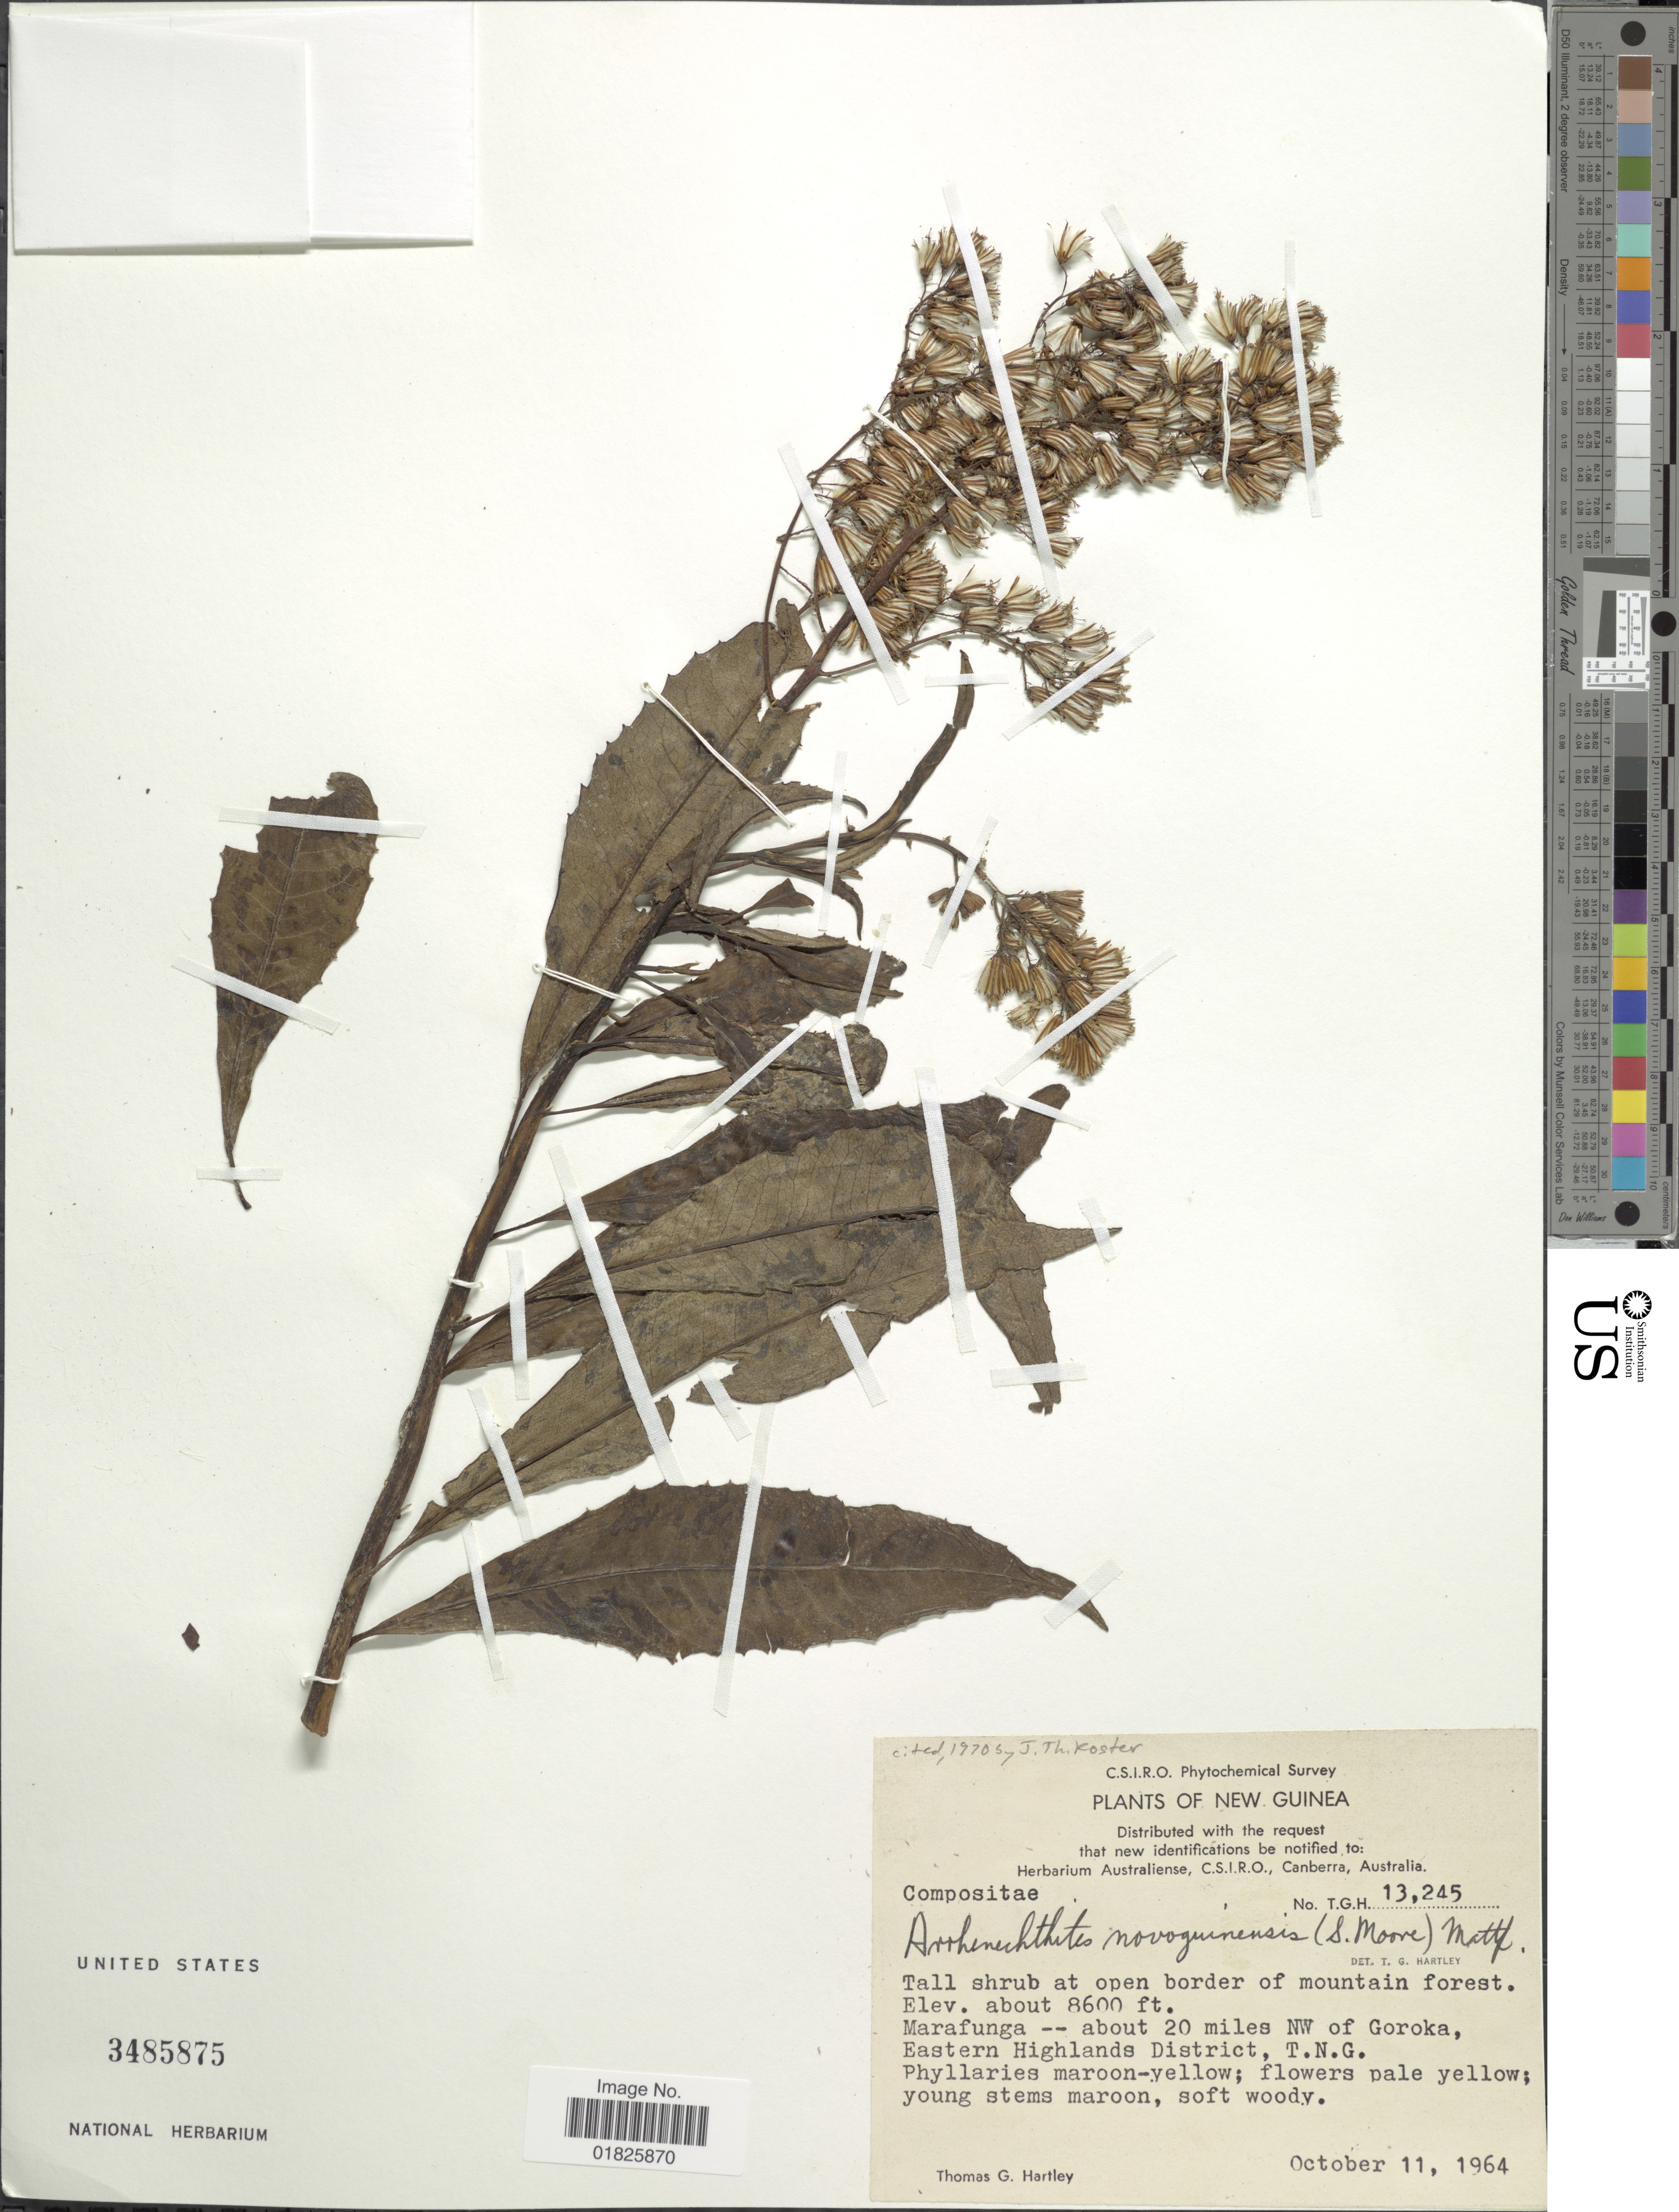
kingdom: Plantae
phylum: Tracheophyta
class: Magnoliopsida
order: Asterales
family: Asteraceae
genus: Arrhenechthites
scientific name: Arrhenechthites novoguineensis subsp. novoguineensis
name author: (S. Moore) Mattf.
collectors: T. G. Hartley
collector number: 13245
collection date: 1964-10-11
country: Papua New Guinea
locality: New Guinea, Marafunga, about 20 miles NW of Goroka, Eastern Highlands District, T. N. G.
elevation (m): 2621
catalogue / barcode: US 3485875